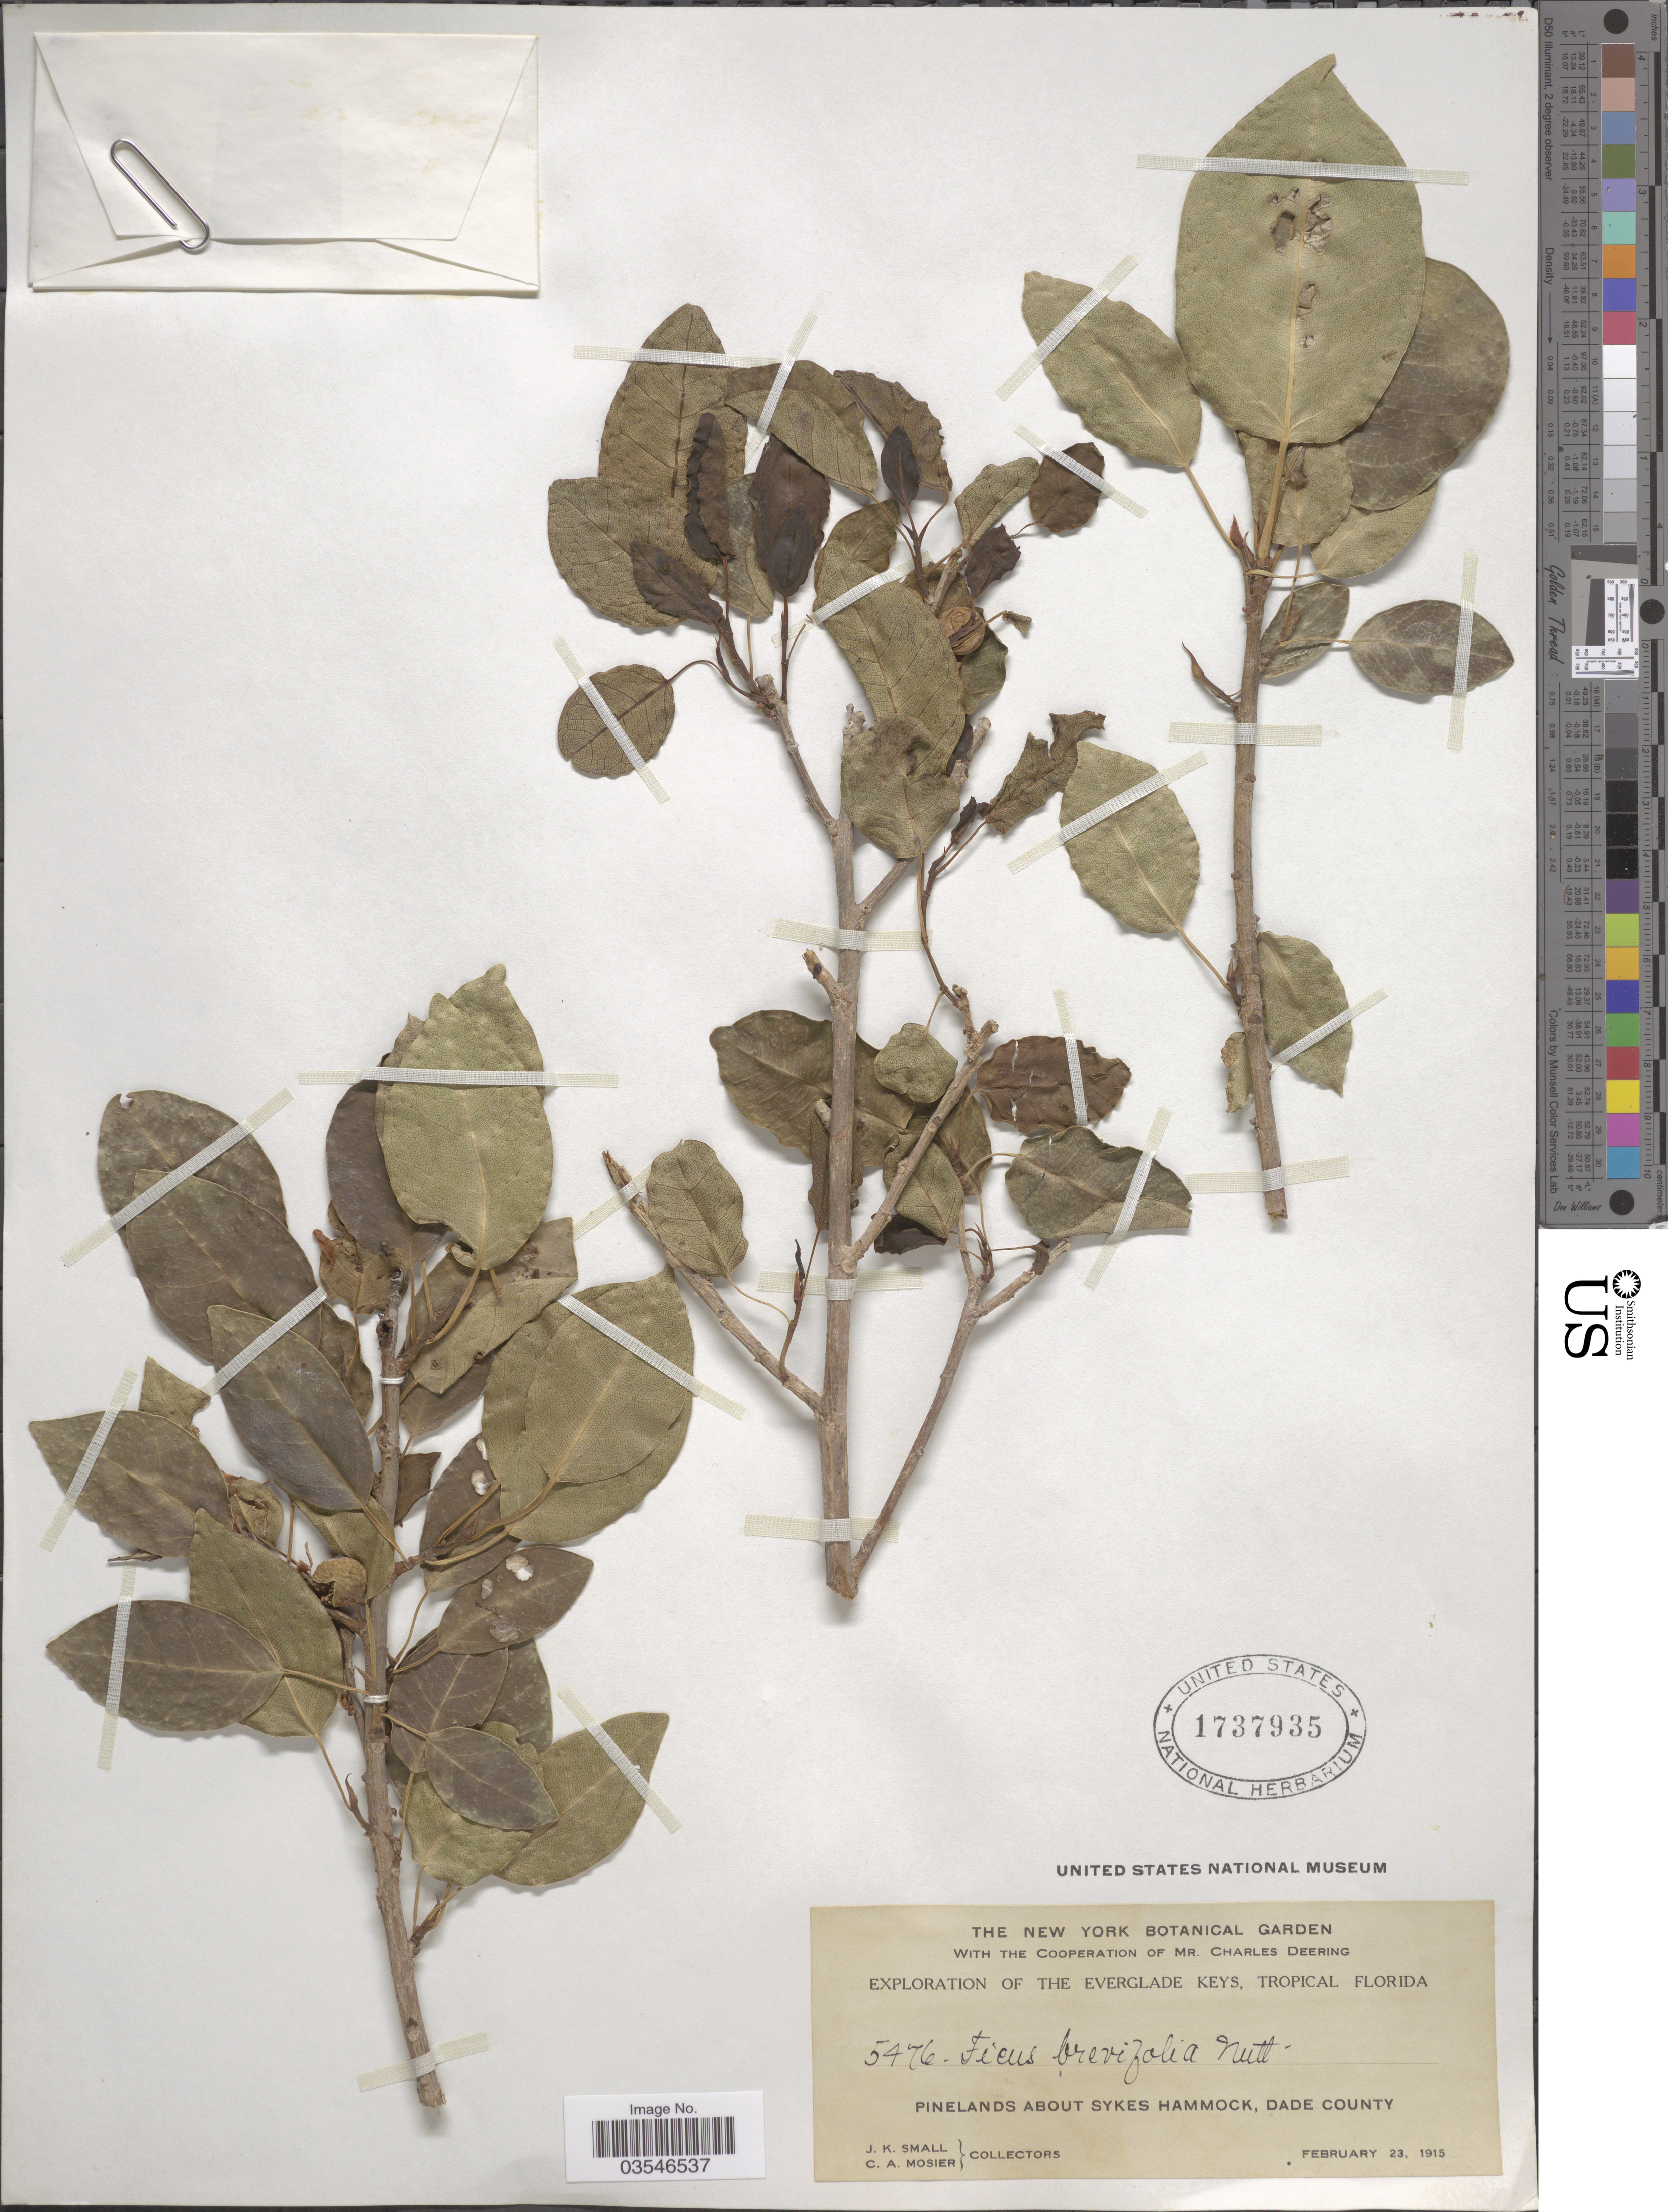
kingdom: Plantae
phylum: Tracheophyta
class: Magnoliopsida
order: Rosales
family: Moraceae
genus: Ficus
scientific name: Ficus brevifolia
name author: Nutt.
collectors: J. K. Small & C. A. Mosier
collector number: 5476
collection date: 1915-02-23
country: United States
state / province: Florida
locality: The Everglade Keys, Tropical Florida. Pinelands about Sykes Hammock, Dade County.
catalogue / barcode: US 1737935